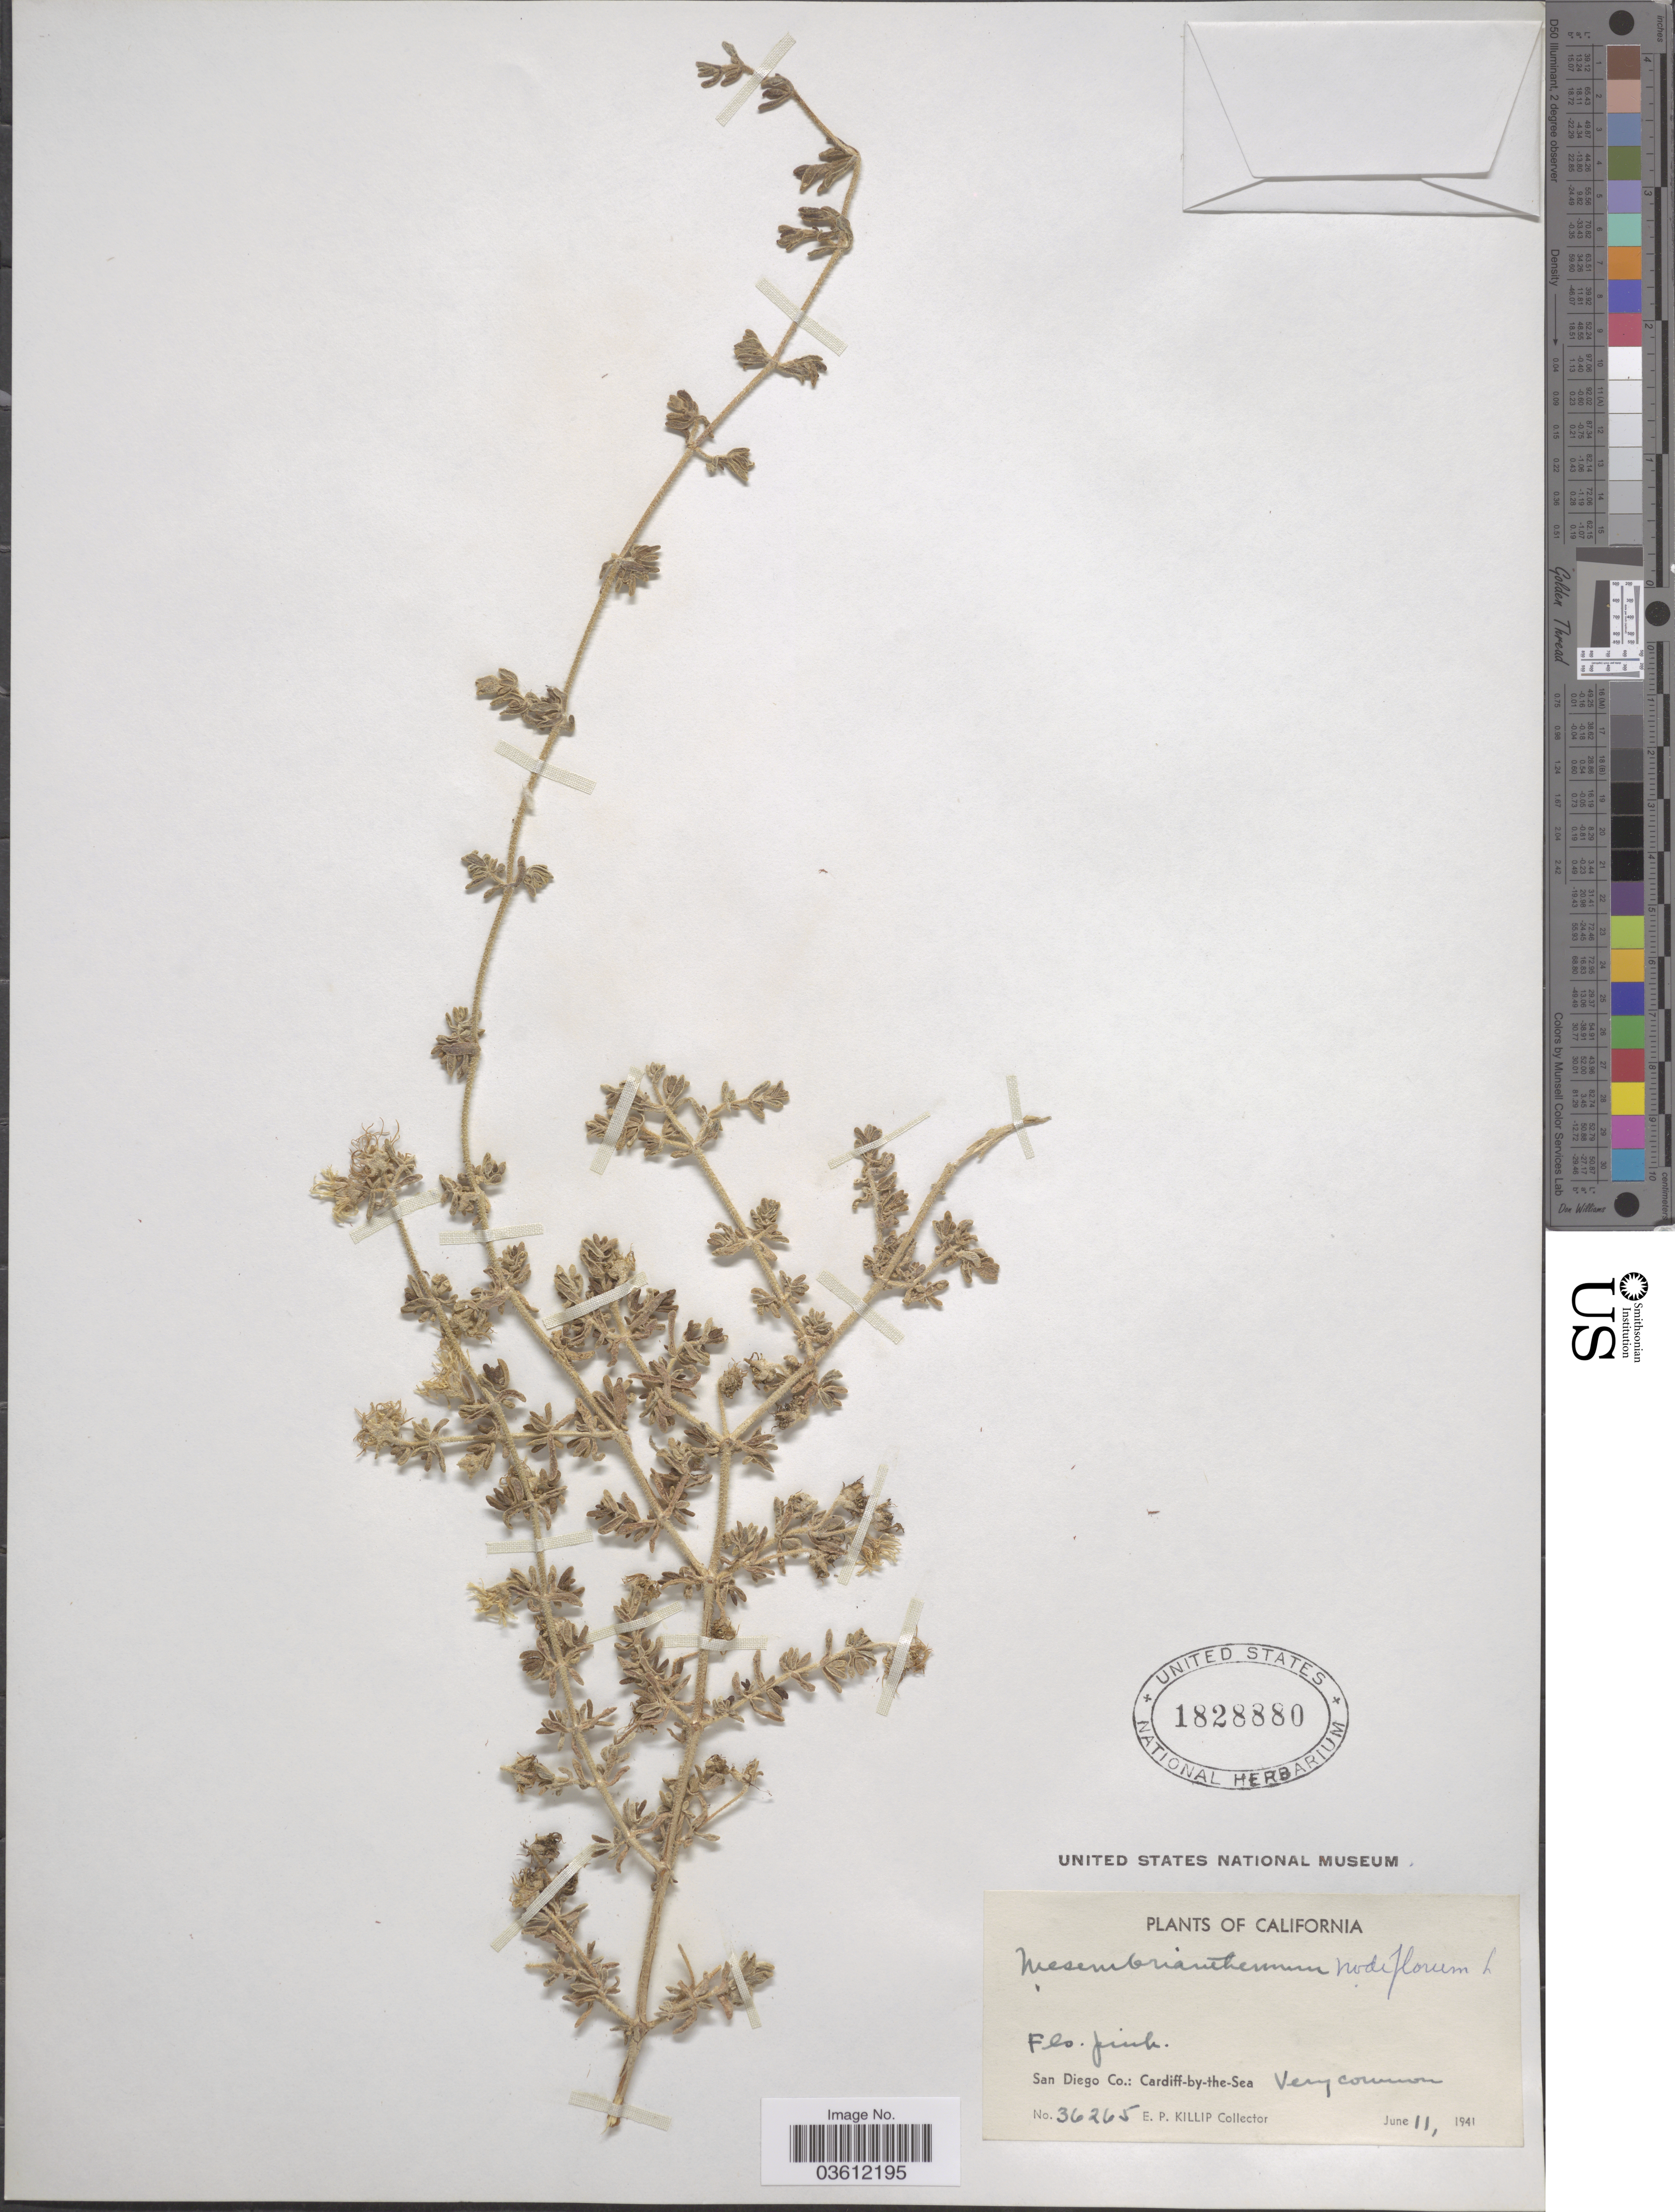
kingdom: Plantae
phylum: Tracheophyta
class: Magnoliopsida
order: Caryophyllales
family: Aizoaceae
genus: Mesembryanthemum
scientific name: Mesembryanthemum sp.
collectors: E. P. Killip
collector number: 36265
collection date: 1941-06-11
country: United States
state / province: California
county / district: San Diego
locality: San Diego Co.: Cardiff-by-the-Sea.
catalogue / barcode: US 1828880